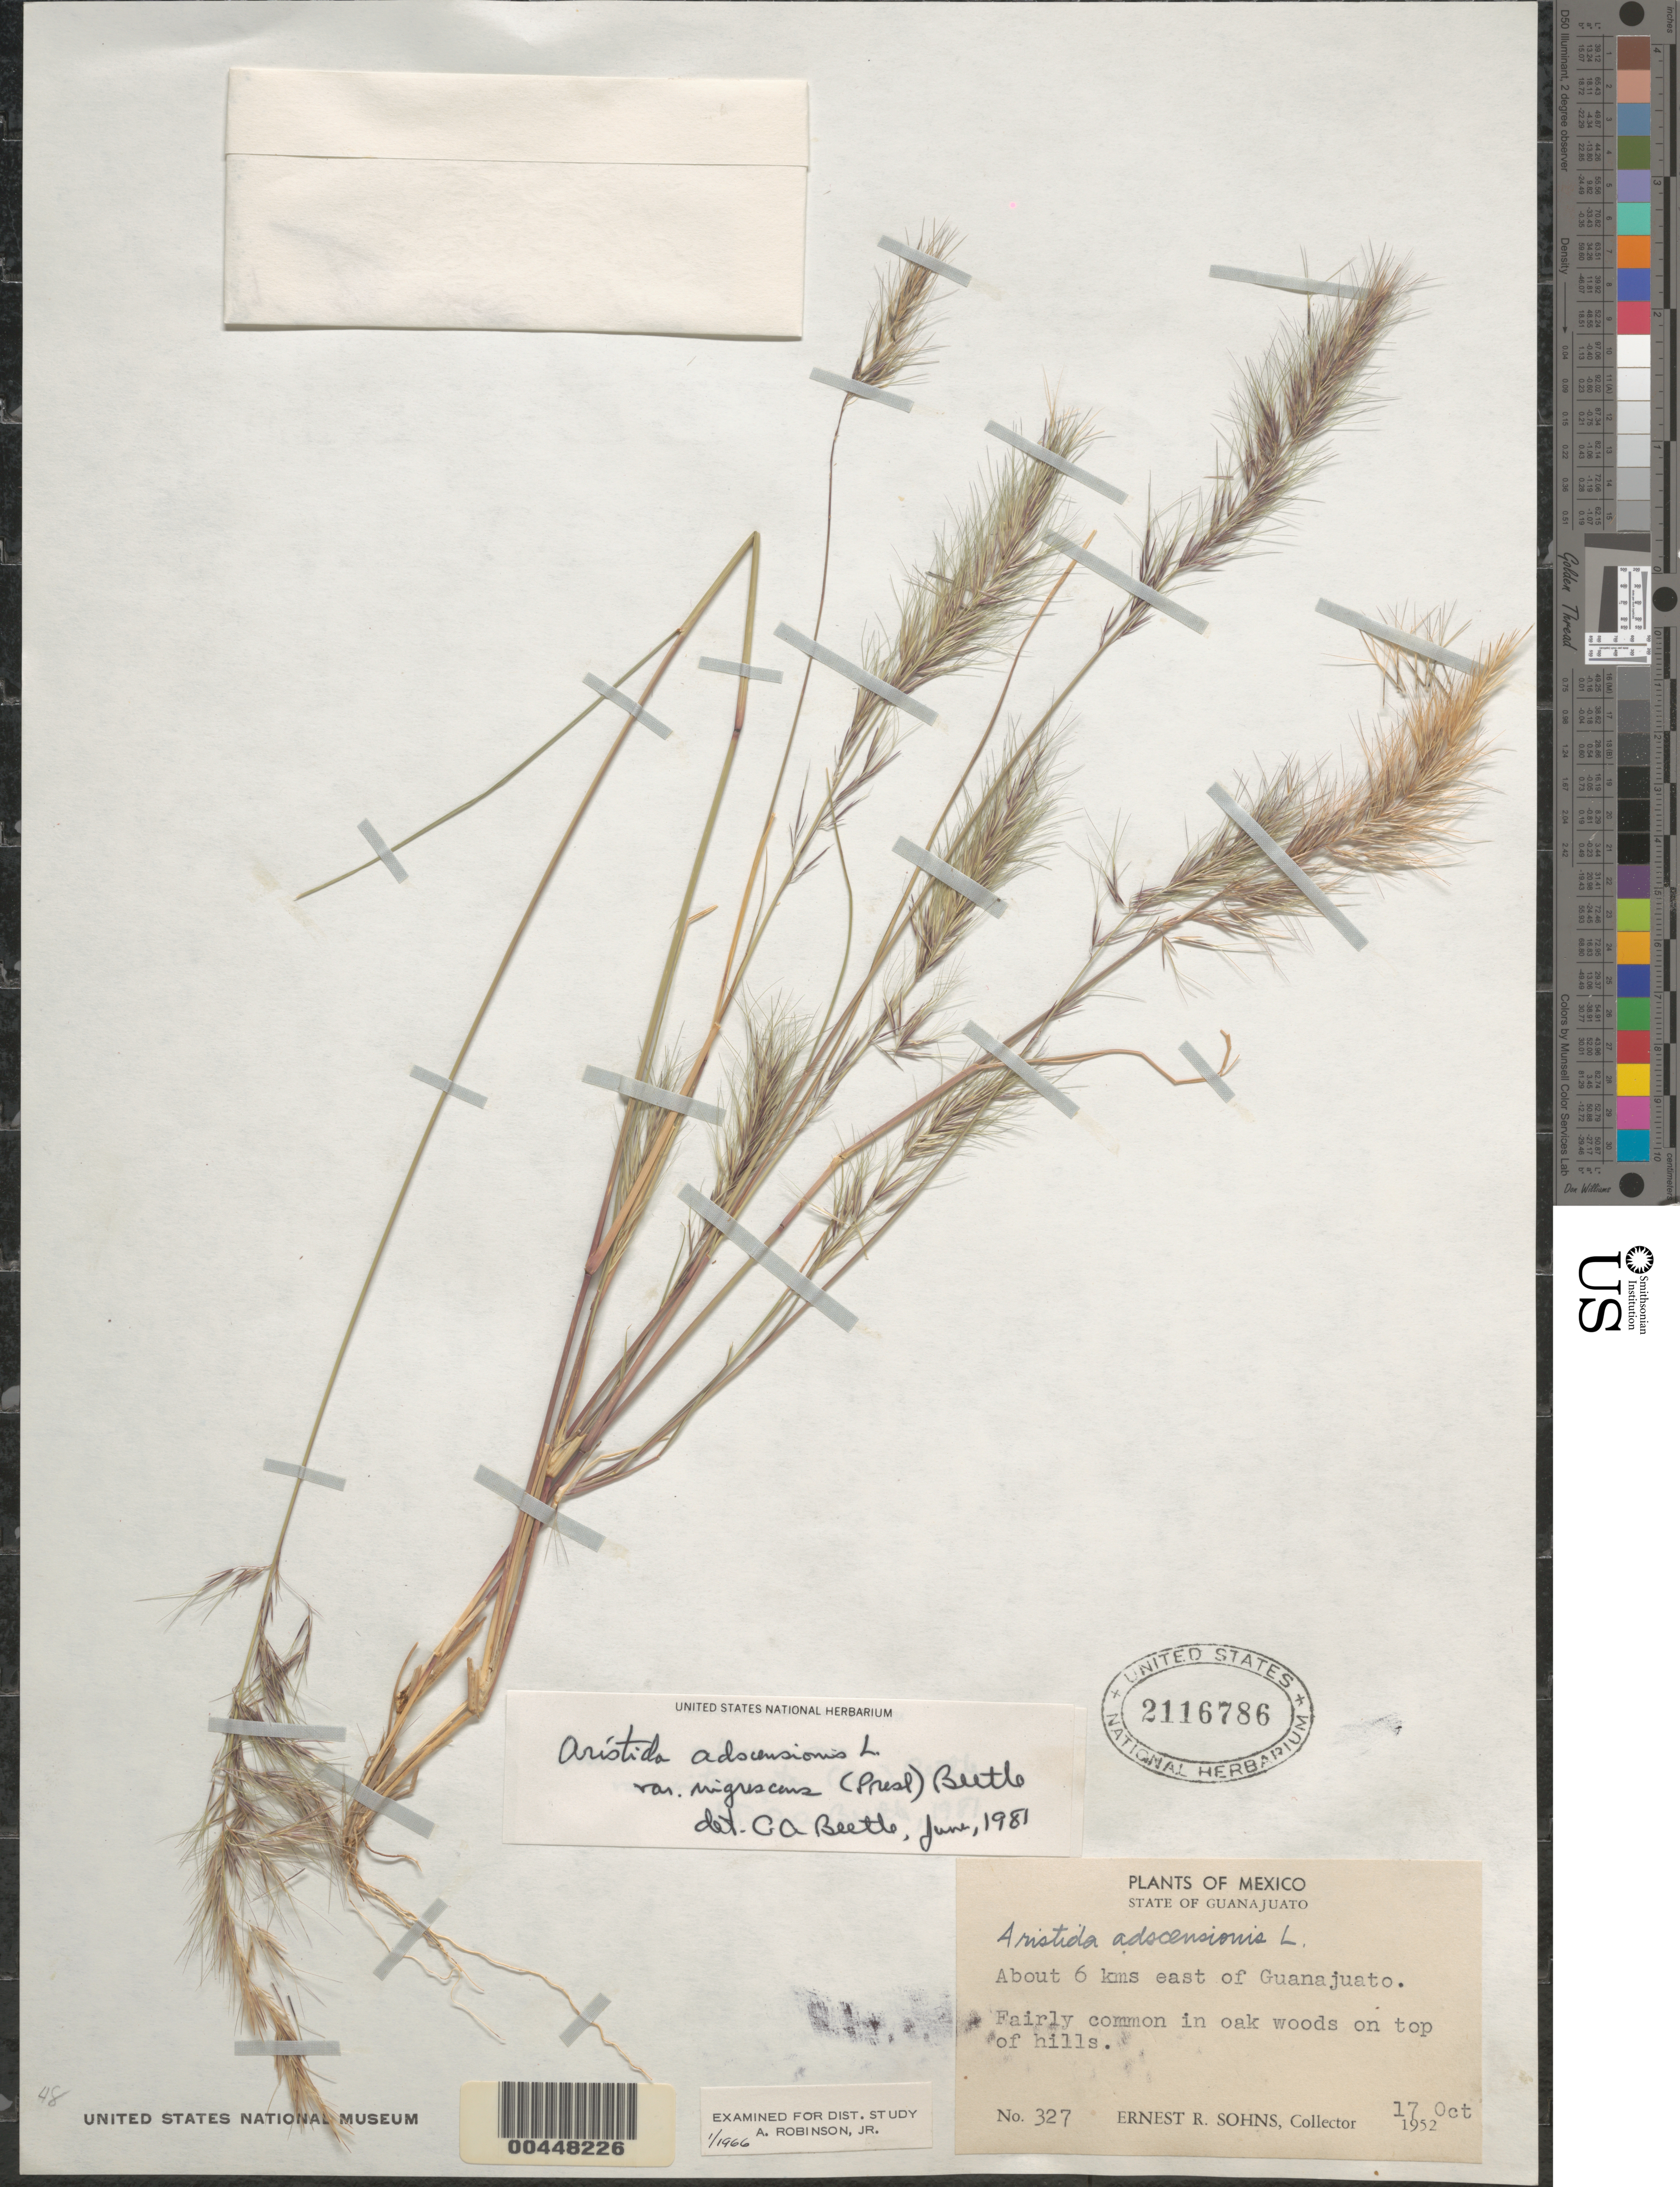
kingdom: Plantae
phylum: Tracheophyta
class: Liliopsida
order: Poales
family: Poaceae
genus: Aristida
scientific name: Aristida adscensionis var. nigrescens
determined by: Beetle, O. A.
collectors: E. R. Sohns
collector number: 327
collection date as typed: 17 Oct 1952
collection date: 1952-10-17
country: Mexico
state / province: Guanajuato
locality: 6 km E of Guanajuato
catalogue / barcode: US 2116786